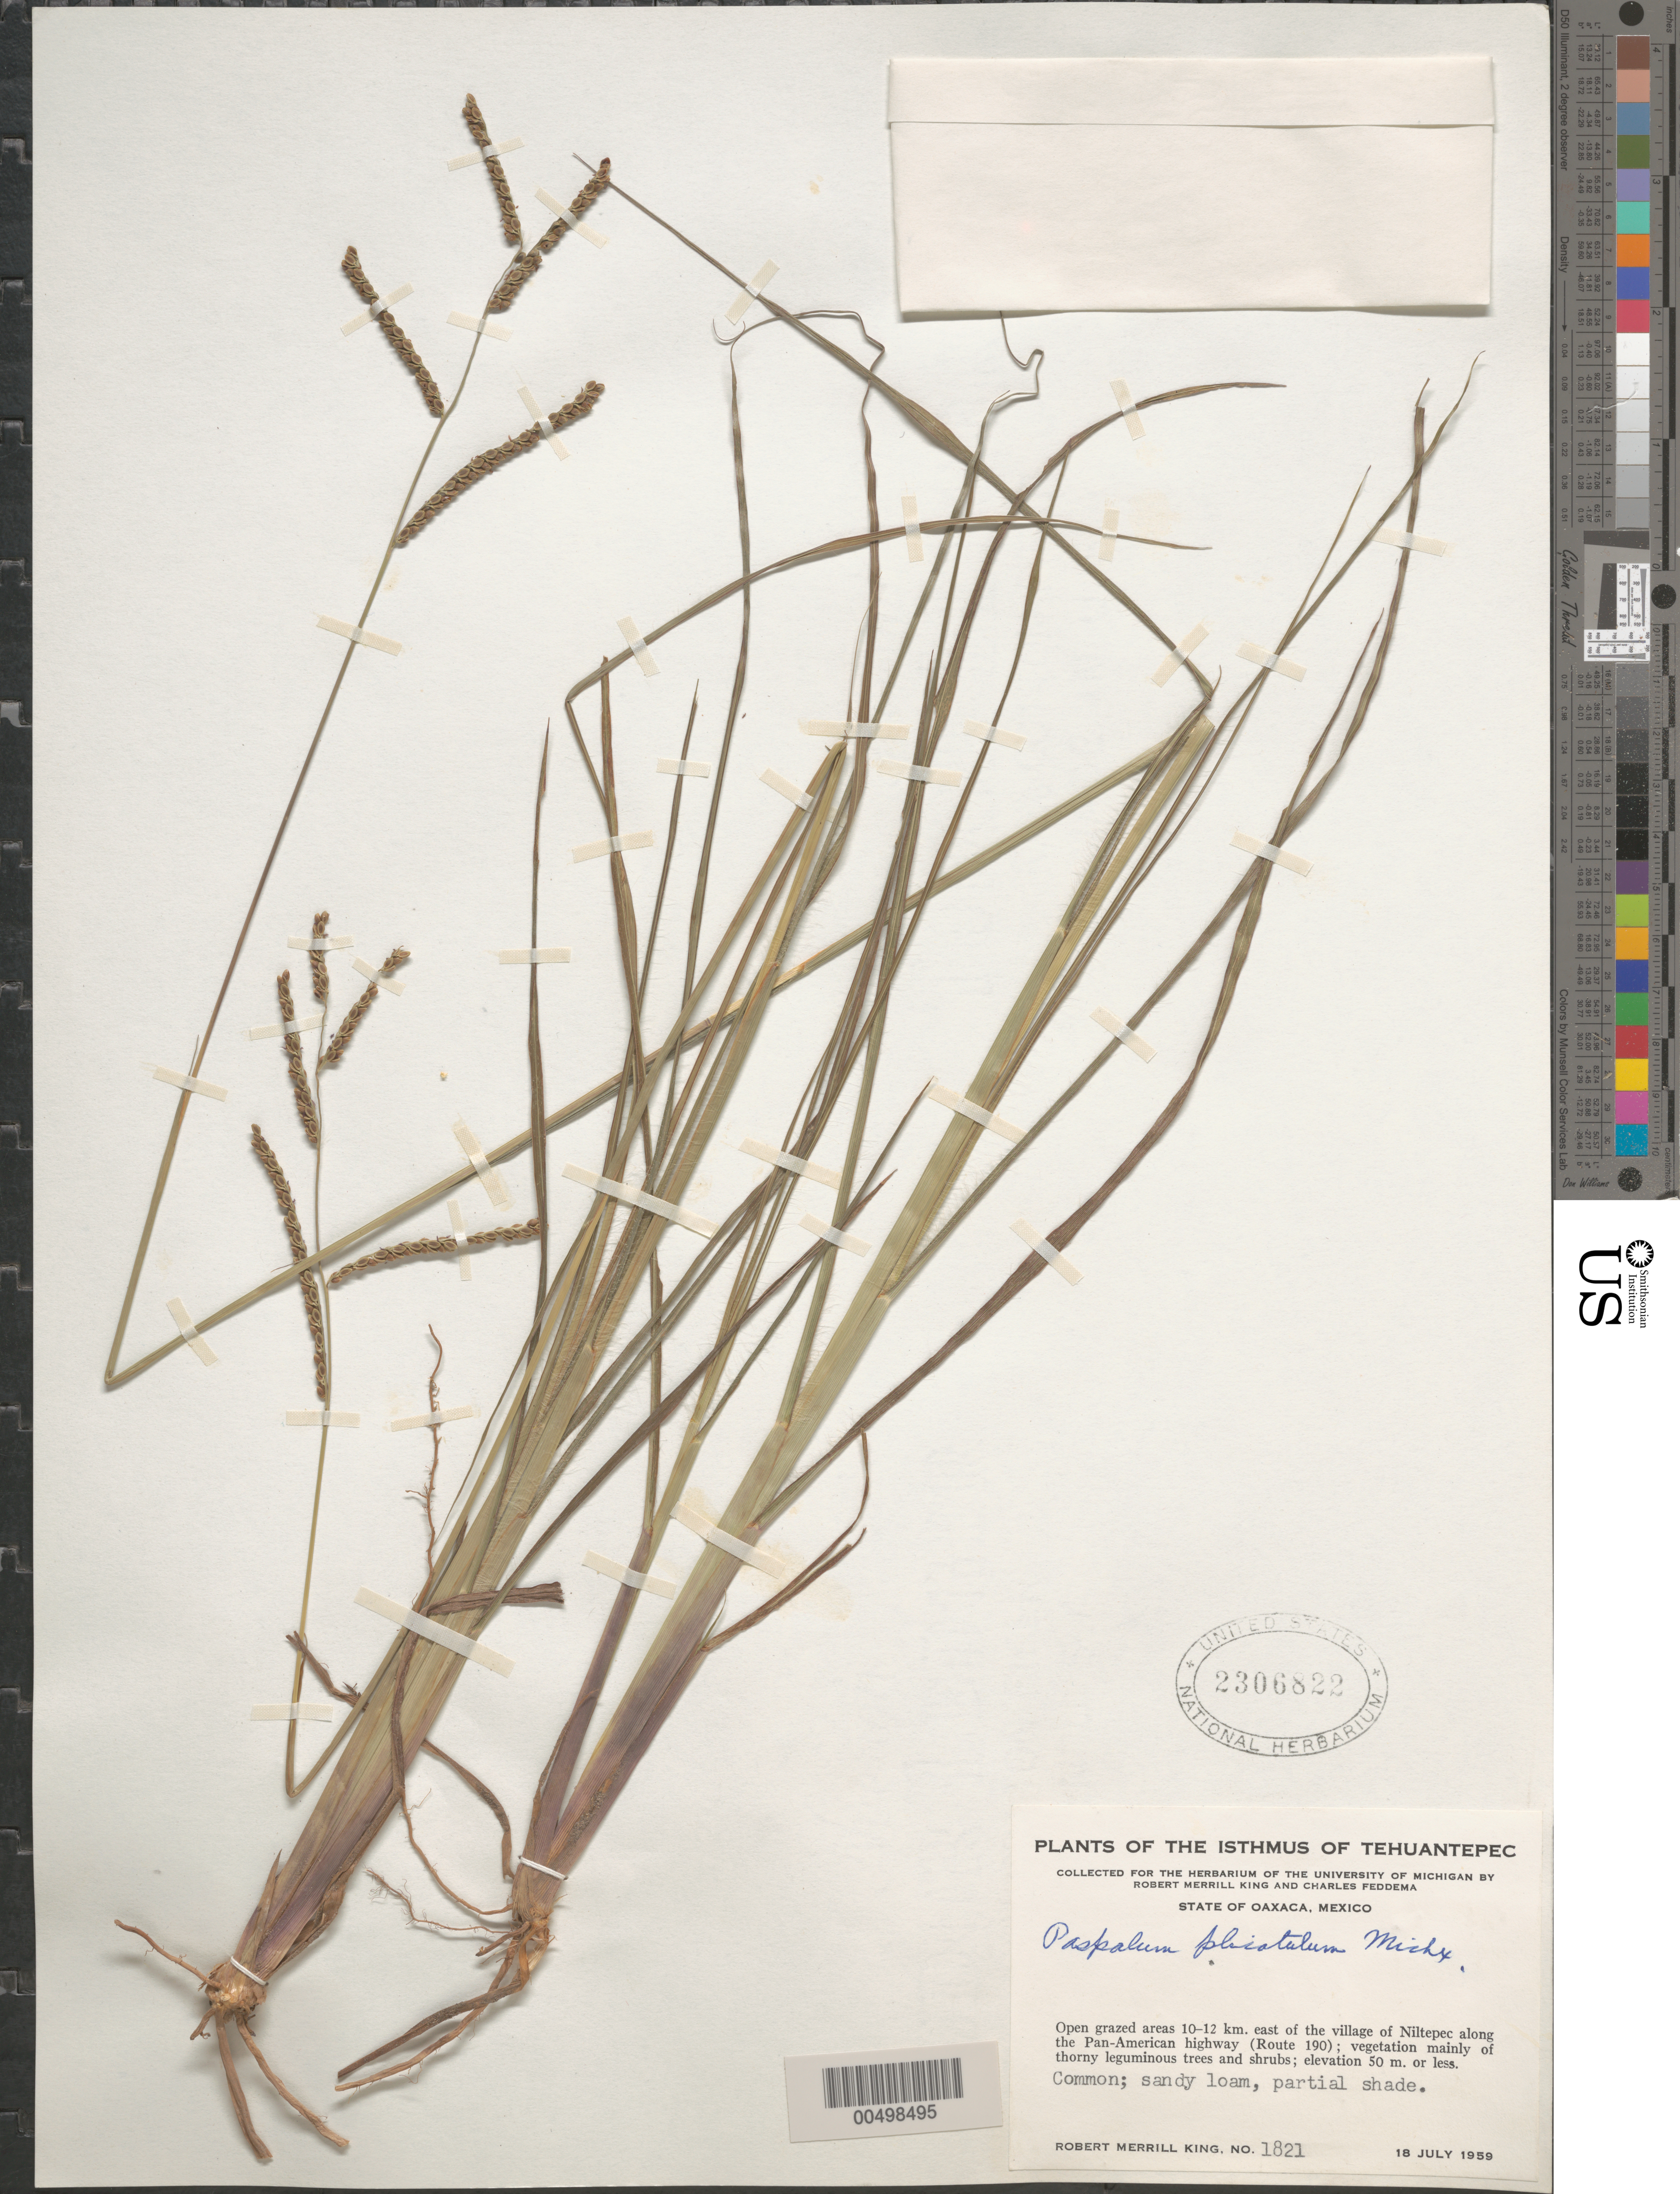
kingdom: Plantae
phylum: Tracheophyta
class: Liliopsida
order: Poales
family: Poaceae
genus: Paspalum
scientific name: Paspalum plicatulum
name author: Michx.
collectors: R. M. King & C. Feddema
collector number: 1821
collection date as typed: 18 Jul 1959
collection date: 1959-07-18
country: Mexico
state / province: Oaxaca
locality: Isthmus of Tehuantepec, 10-12 km E of the village of Niltepec along the Pan-American hwy (Route 190)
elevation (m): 0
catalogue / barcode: US 2306822